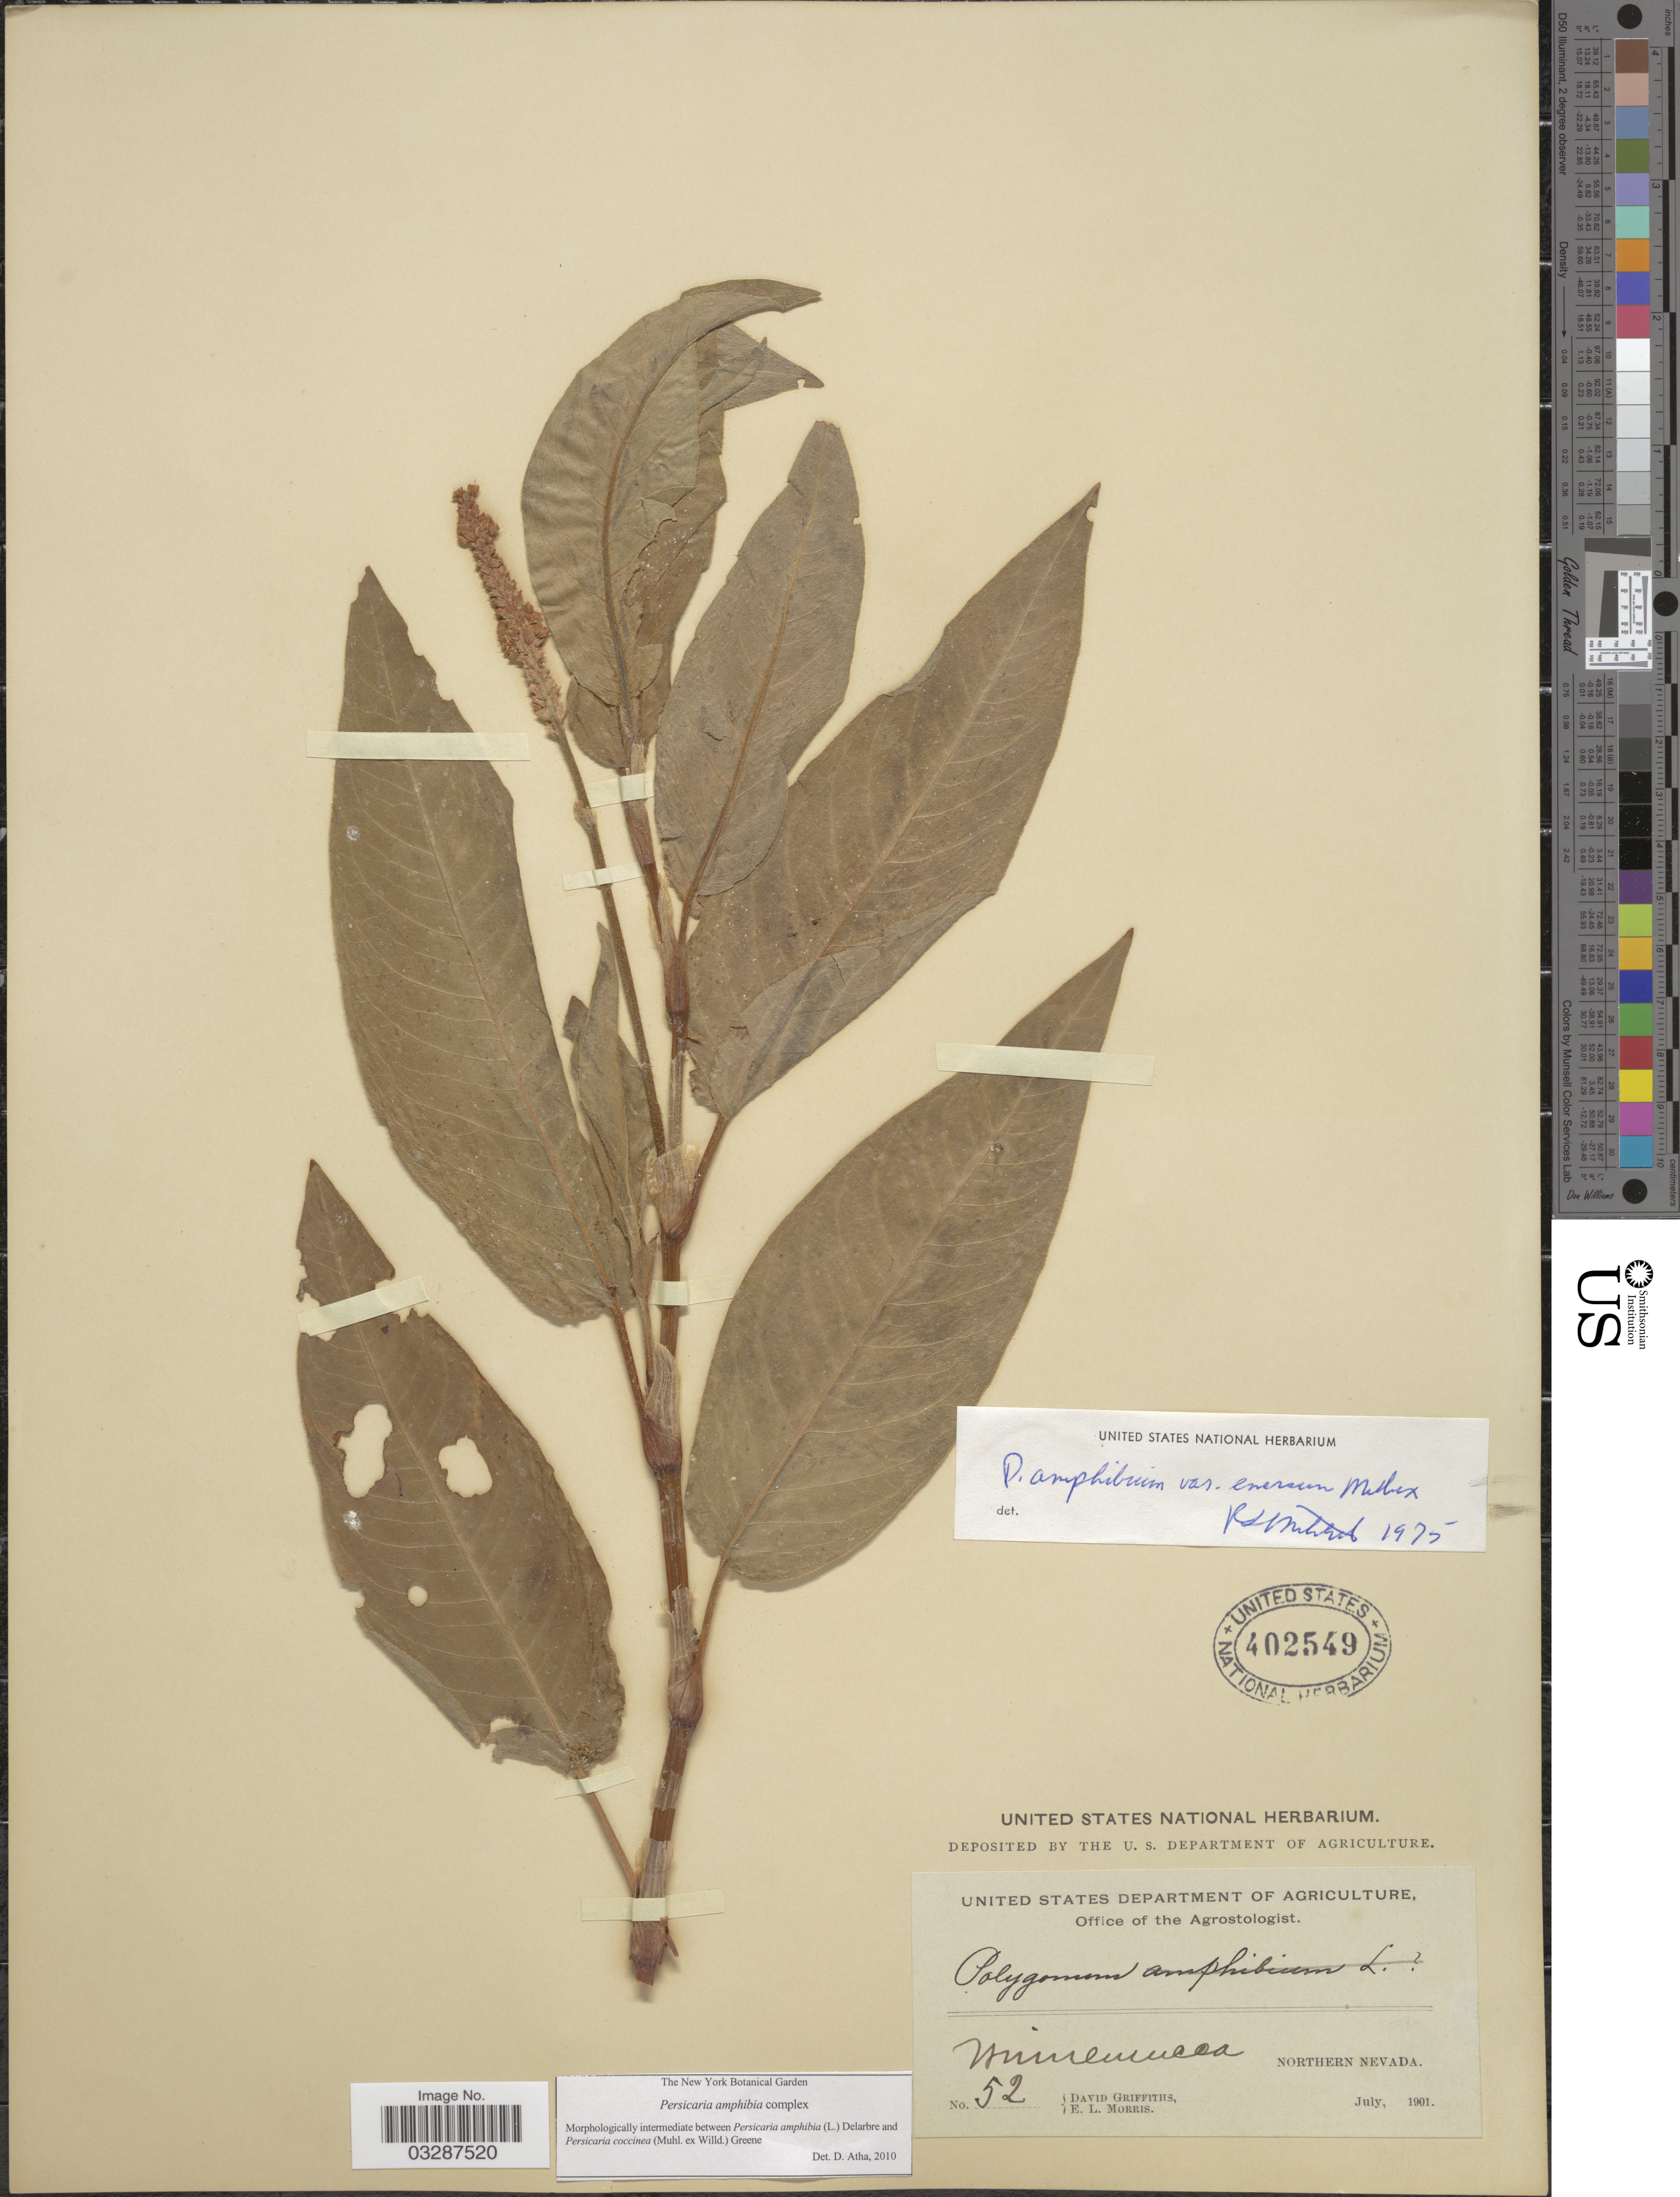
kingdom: Plantae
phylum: Tracheophyta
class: Magnoliopsida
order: Caryophyllales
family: Polygonaceae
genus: Persicaria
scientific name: Persicaria amphibia complex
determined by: Atha, D. E.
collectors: D. Griffiths & E. Morris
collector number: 52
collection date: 1901-07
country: United States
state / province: Nevada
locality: Winnemucca. Northern Nevada.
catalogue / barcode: US 402549